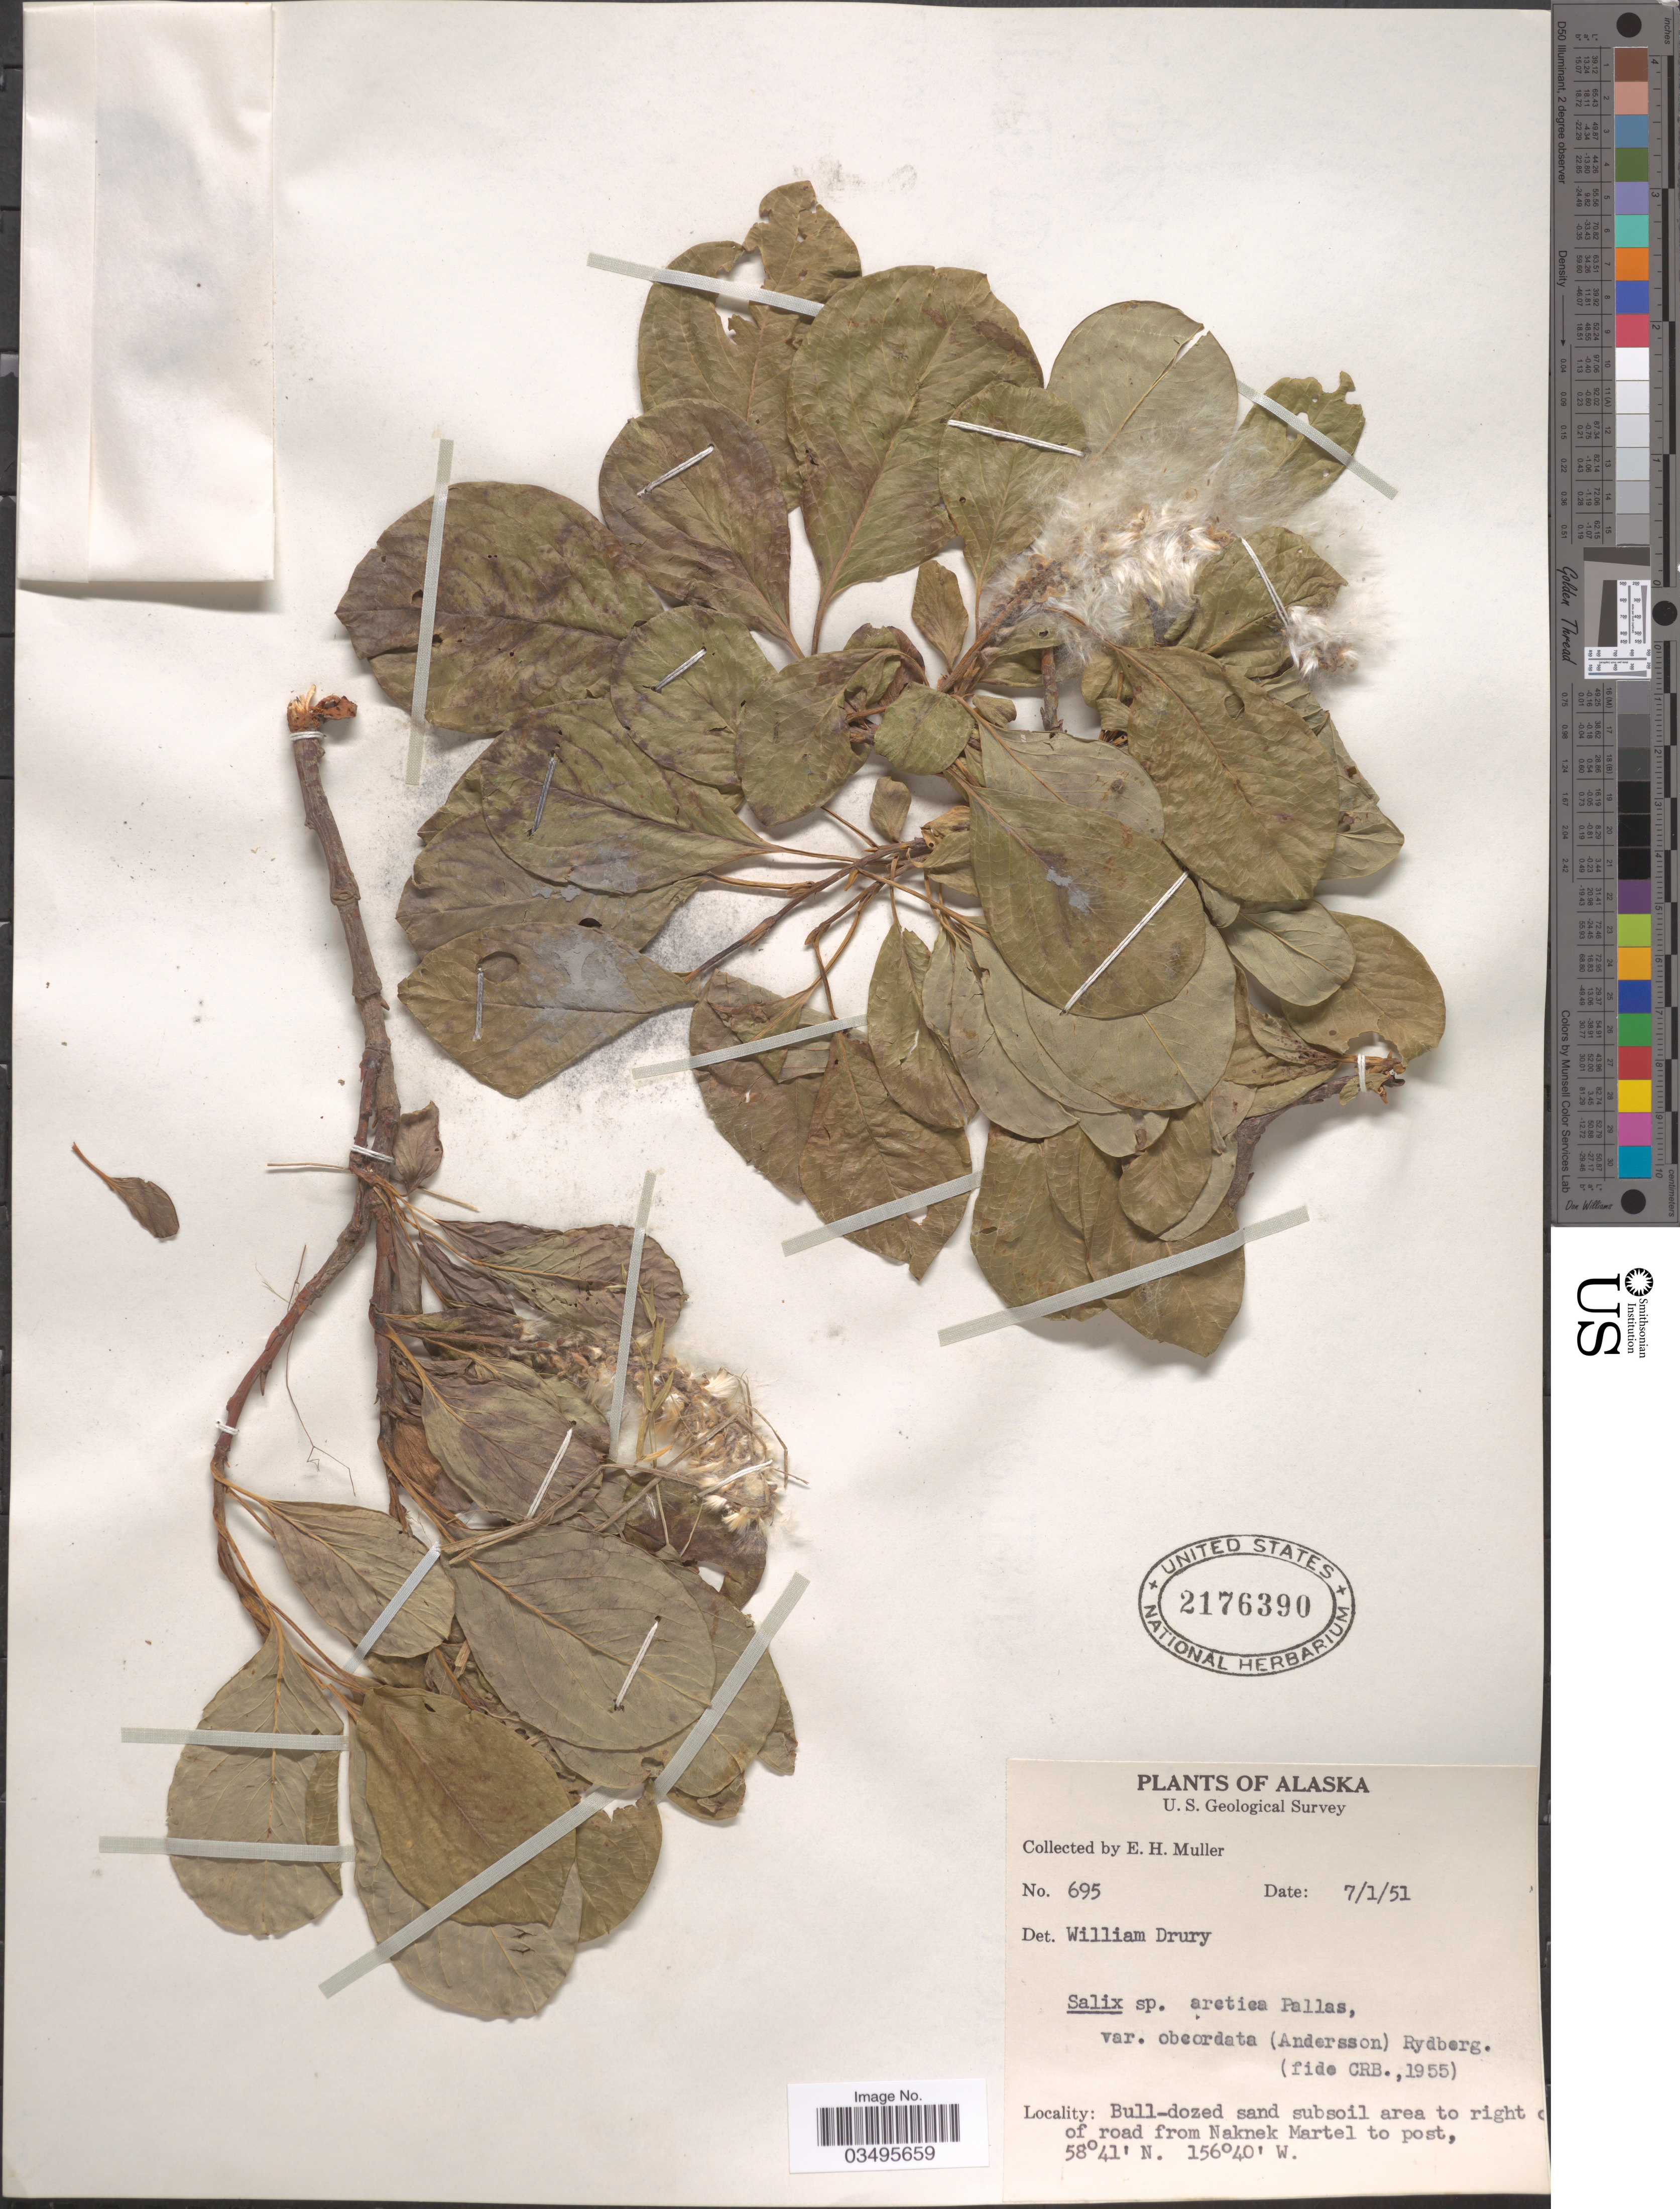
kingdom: Plantae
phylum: Tracheophyta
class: Magnoliopsida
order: Malpighiales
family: Salicaceae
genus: Salix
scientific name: Salix arctica var. obcordata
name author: (Andersson) Rydb.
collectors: E. H. Muller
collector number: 695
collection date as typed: Transcribed d/m/y: 1/7/51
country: United States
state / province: Alaska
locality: Bull-dozed sand subsoil area to right of road from Naknek Martel to post.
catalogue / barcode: US 2176390